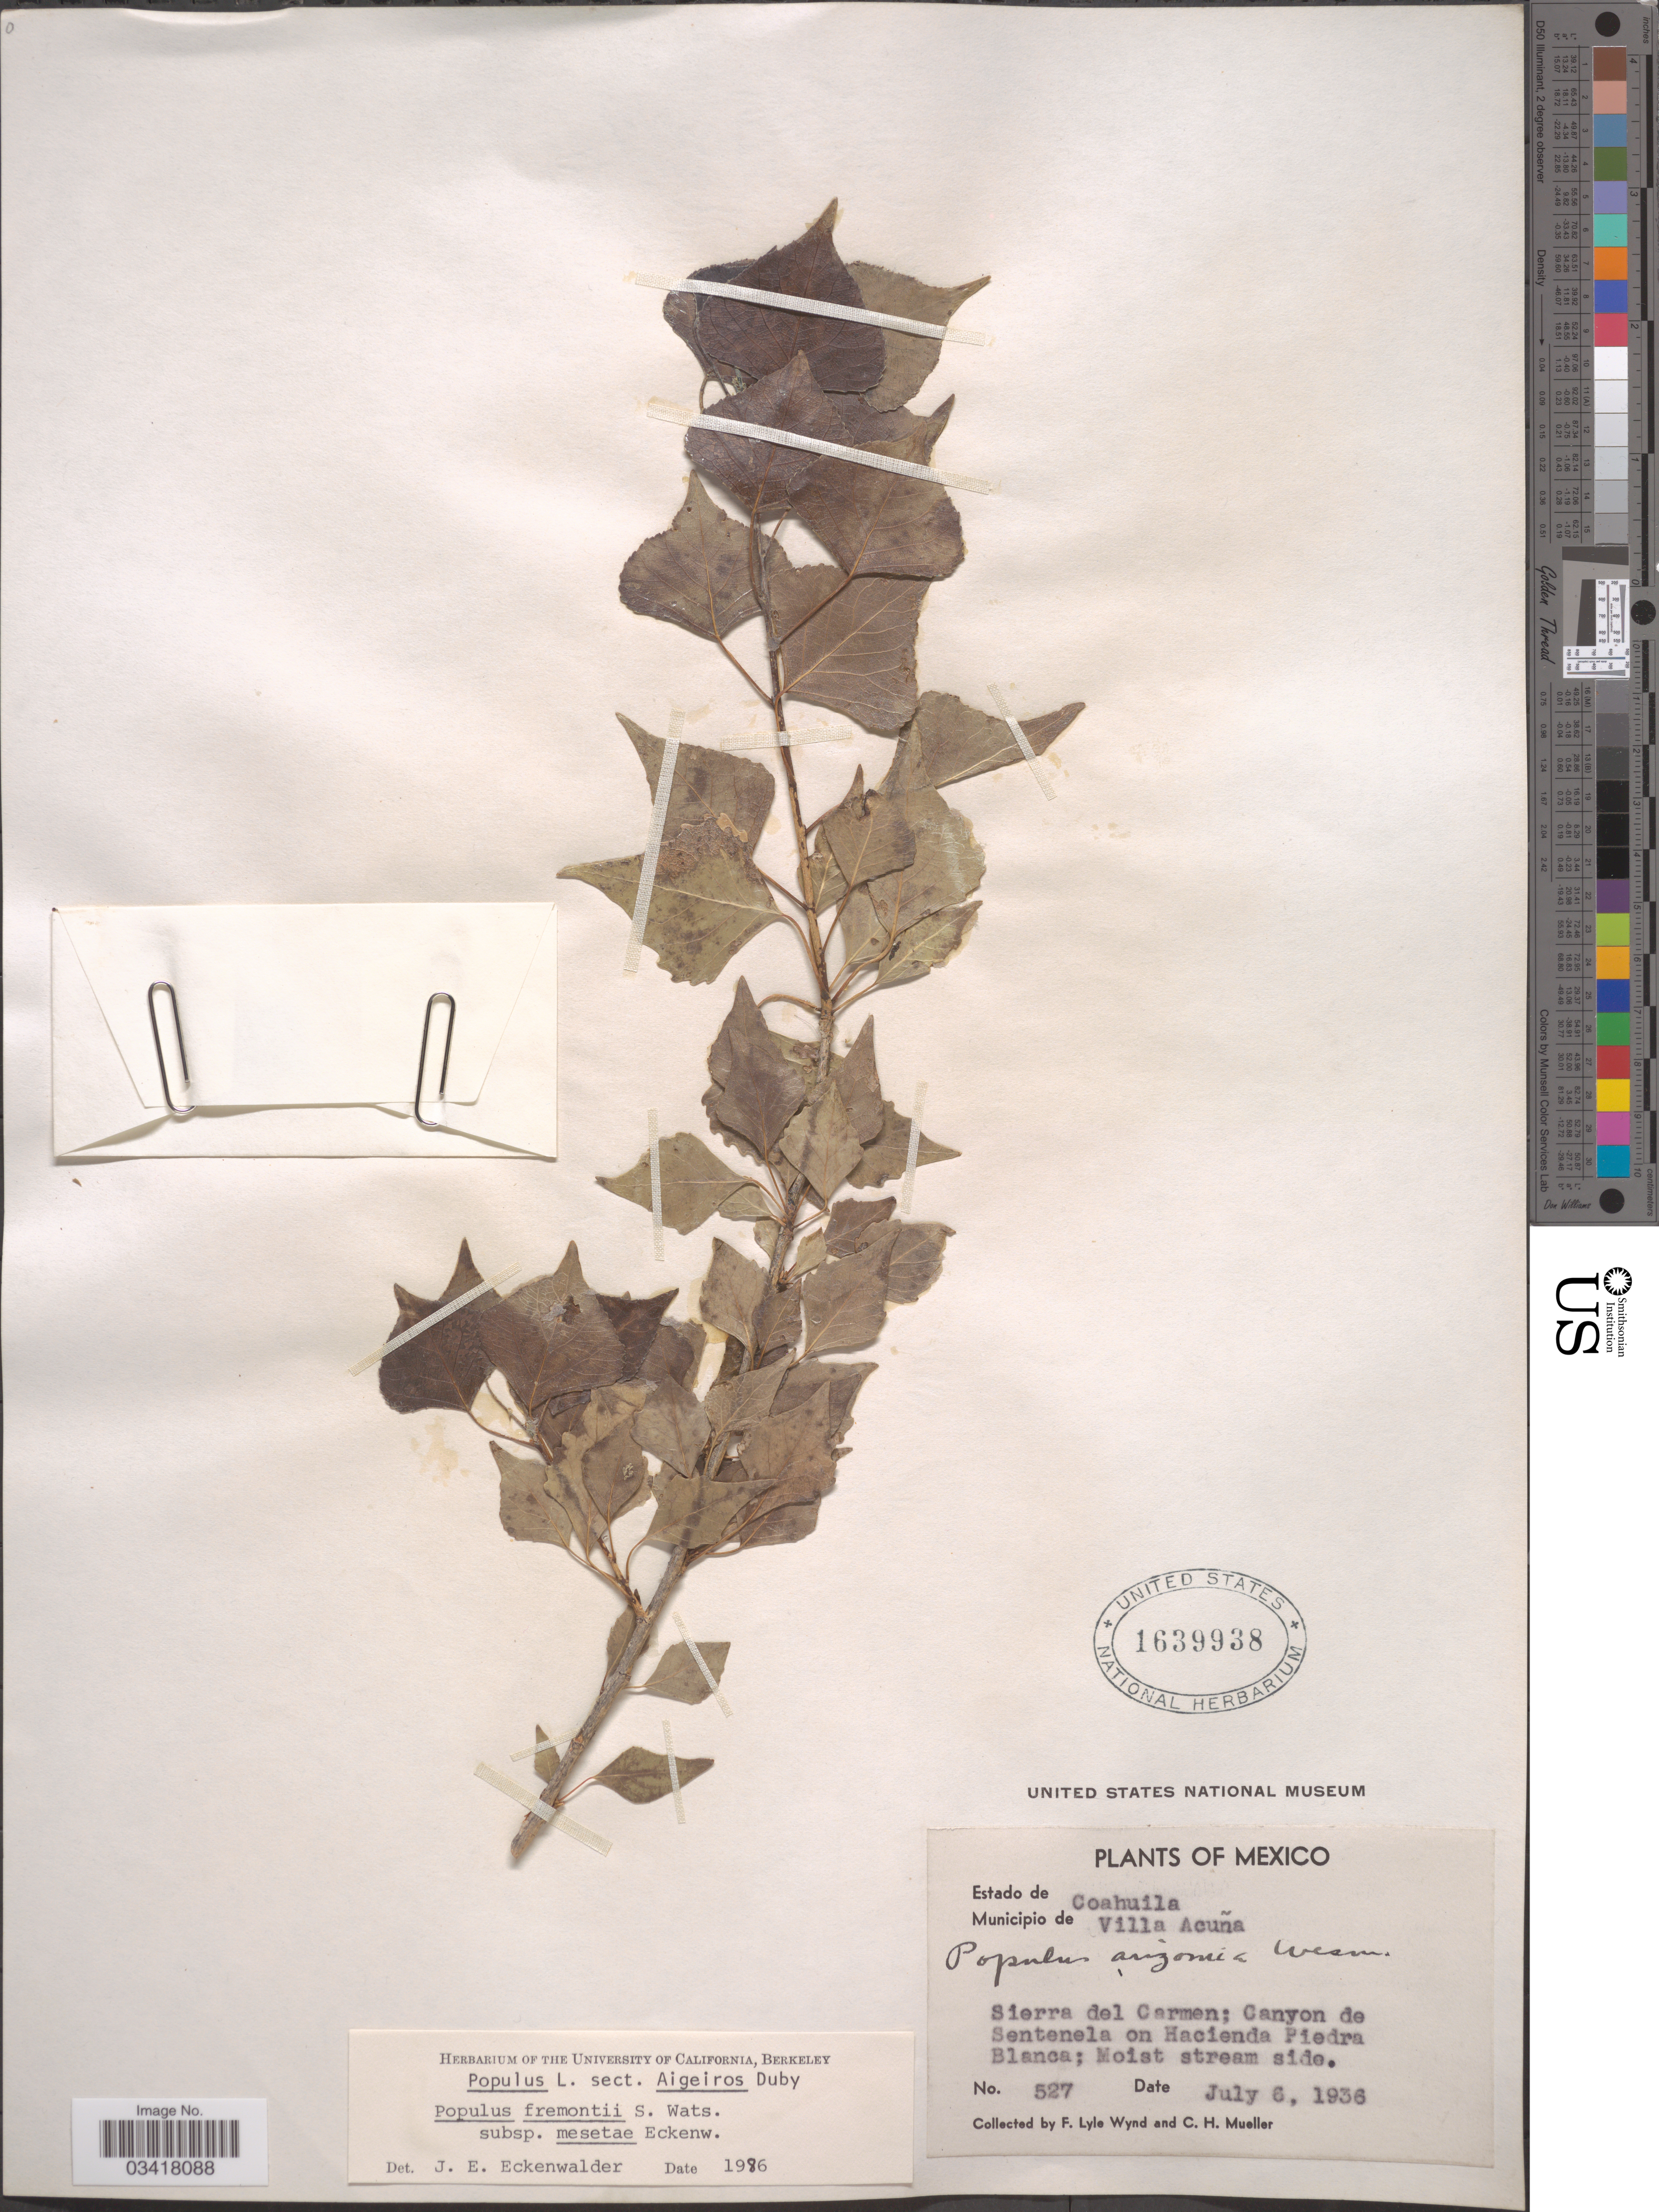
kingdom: Plantae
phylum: Tracheophyta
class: Magnoliopsida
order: Malpighiales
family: Salicaceae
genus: Populus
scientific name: Populus fremontii subsp. mesetae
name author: Eckenw.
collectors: F. L. Wynd & C. H. Mueller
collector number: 527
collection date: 1936-07-06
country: Mexico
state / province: Coahuila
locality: Municipio de Villa Acuña. Sierra del Carmen; Canyon de Sentenela on Hacienda Piedra Blanca.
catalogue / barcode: US 1639938